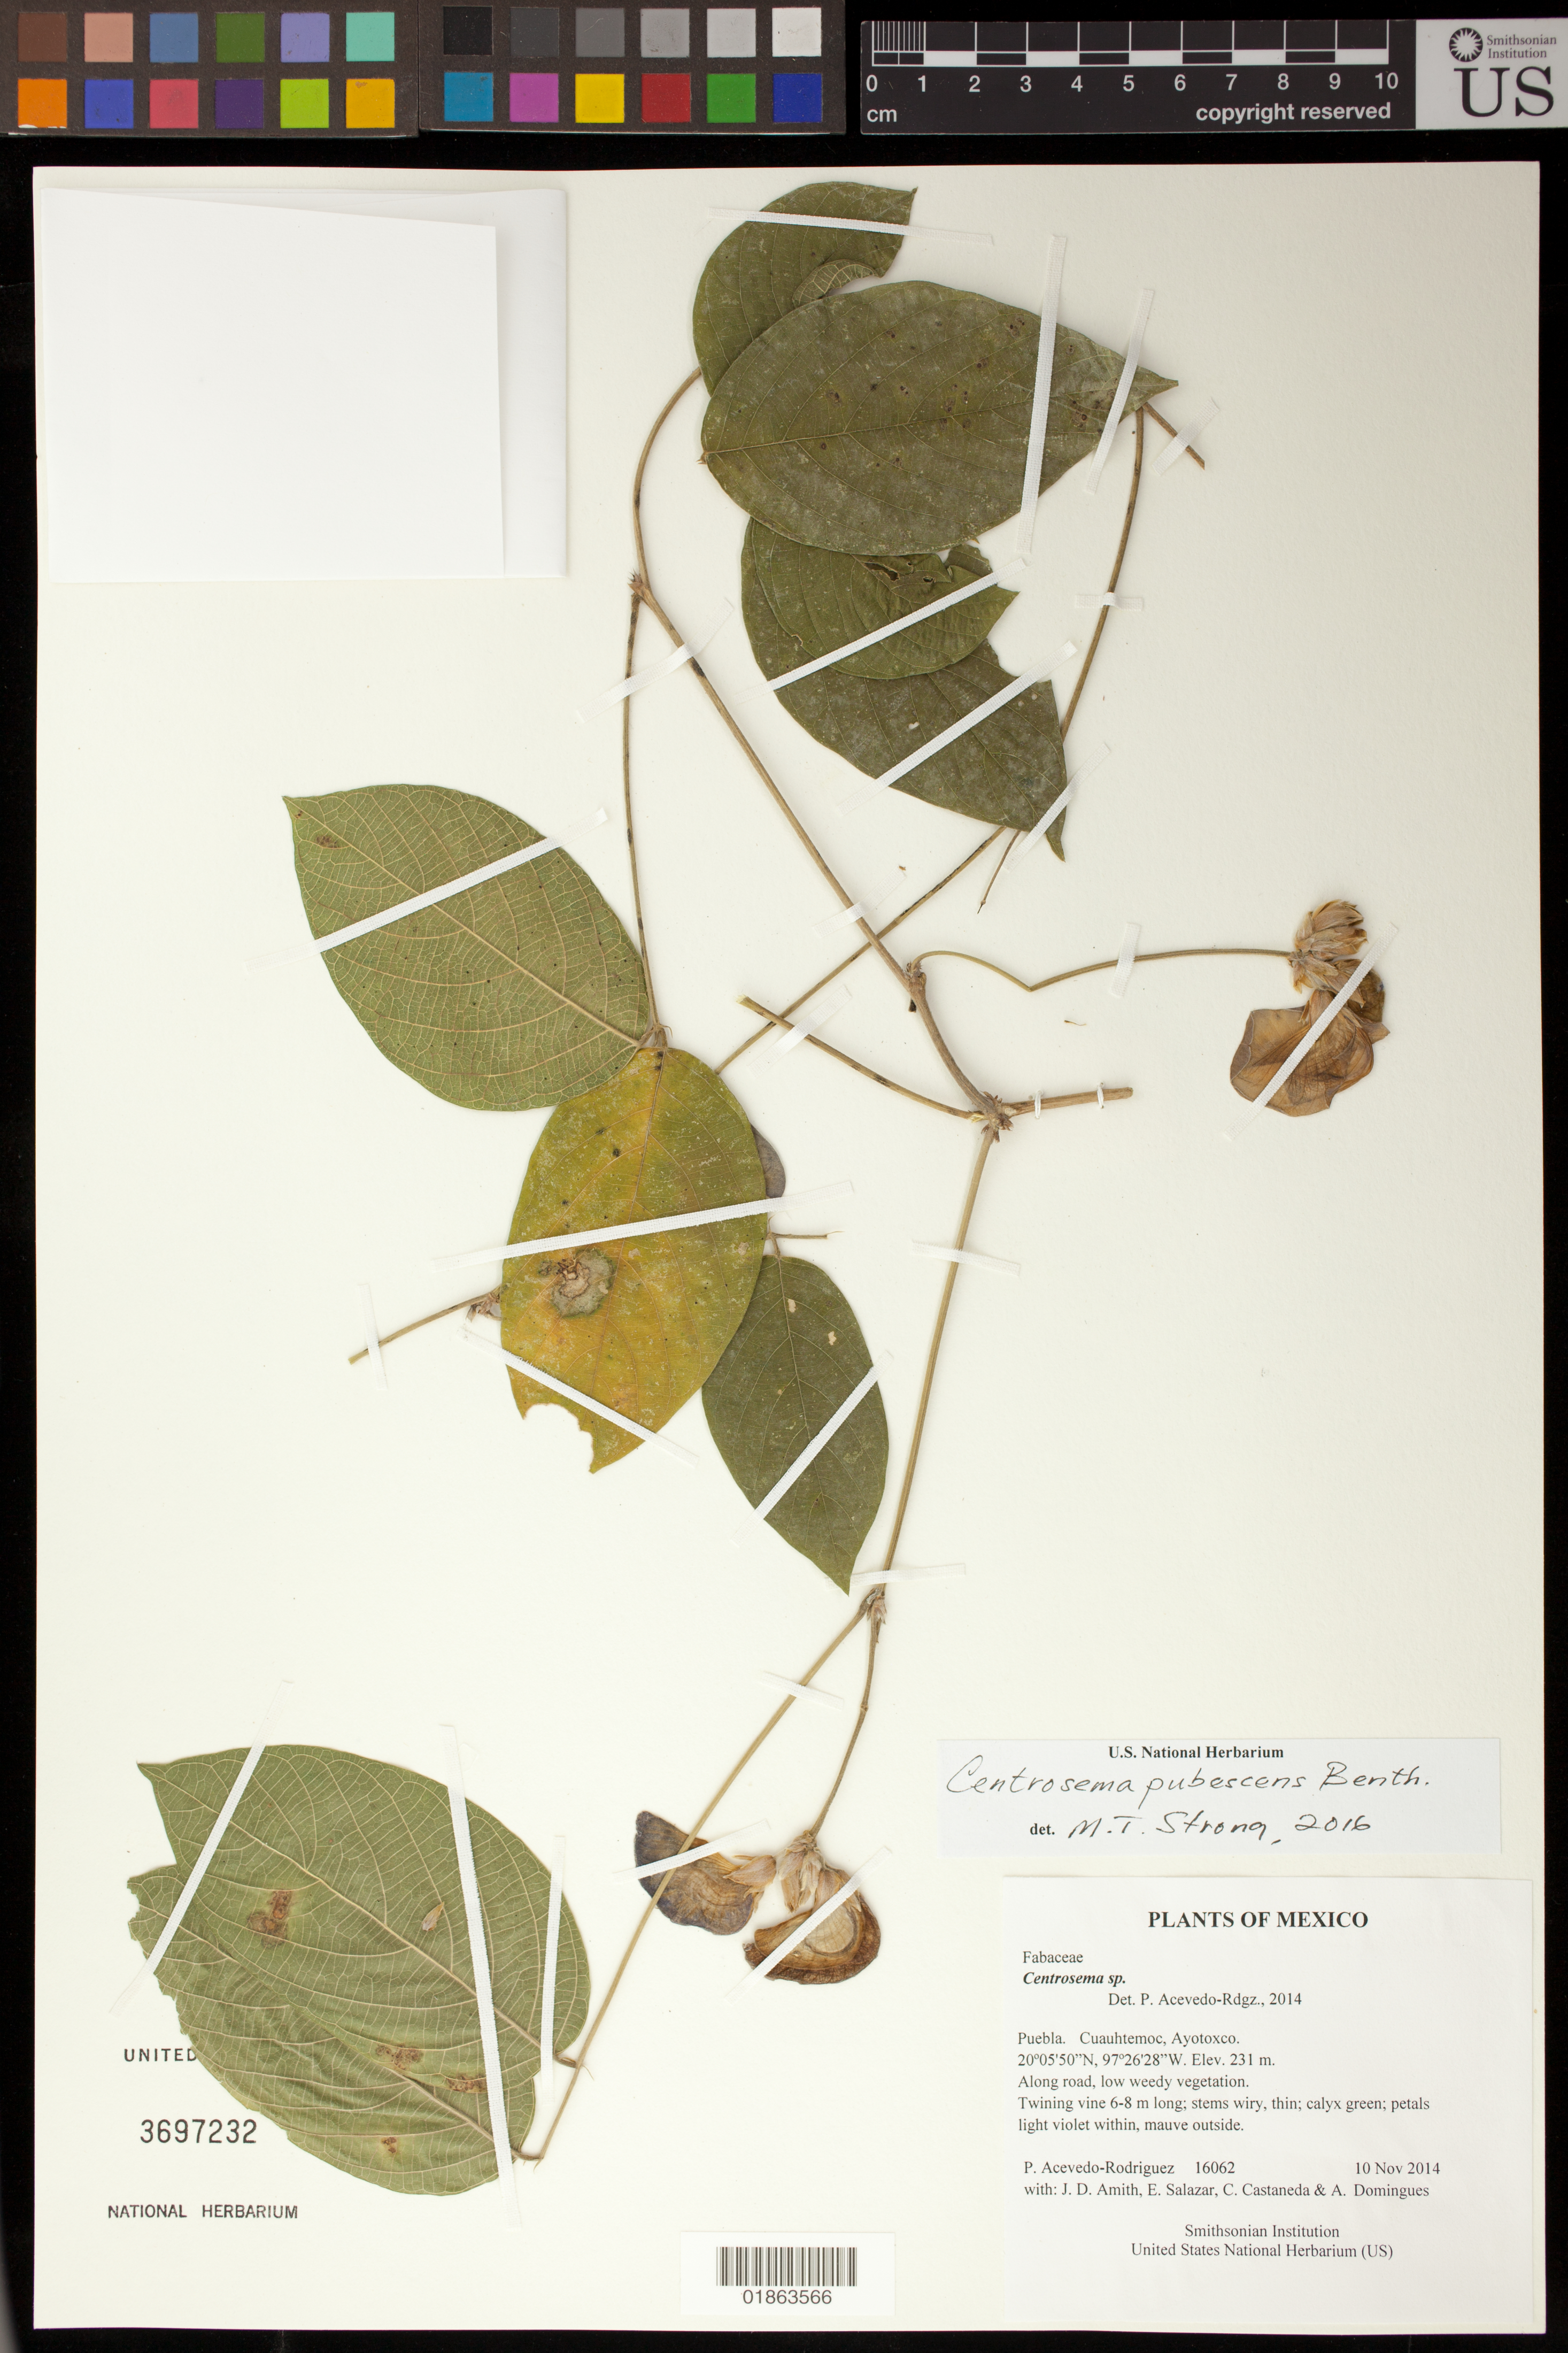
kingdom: Plantae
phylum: Tracheophyta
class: Magnoliopsida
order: Fabales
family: Fabaceae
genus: Centrosema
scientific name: Centrosema pubescens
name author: Benth.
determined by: Strong, M. T., (US), Smithsonian Institution - National Museum of Natural History (UNITED STATES)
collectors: P. Acevedo-Rodr., J. D. Amith, E. Salazar, C. Castaneda & A. Domingues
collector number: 16062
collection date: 2014-11-10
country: Mexico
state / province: Puebla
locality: Cuauhtemoc, Ayotoxco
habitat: Along road, low weedy vegetation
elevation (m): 231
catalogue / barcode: US 3697232